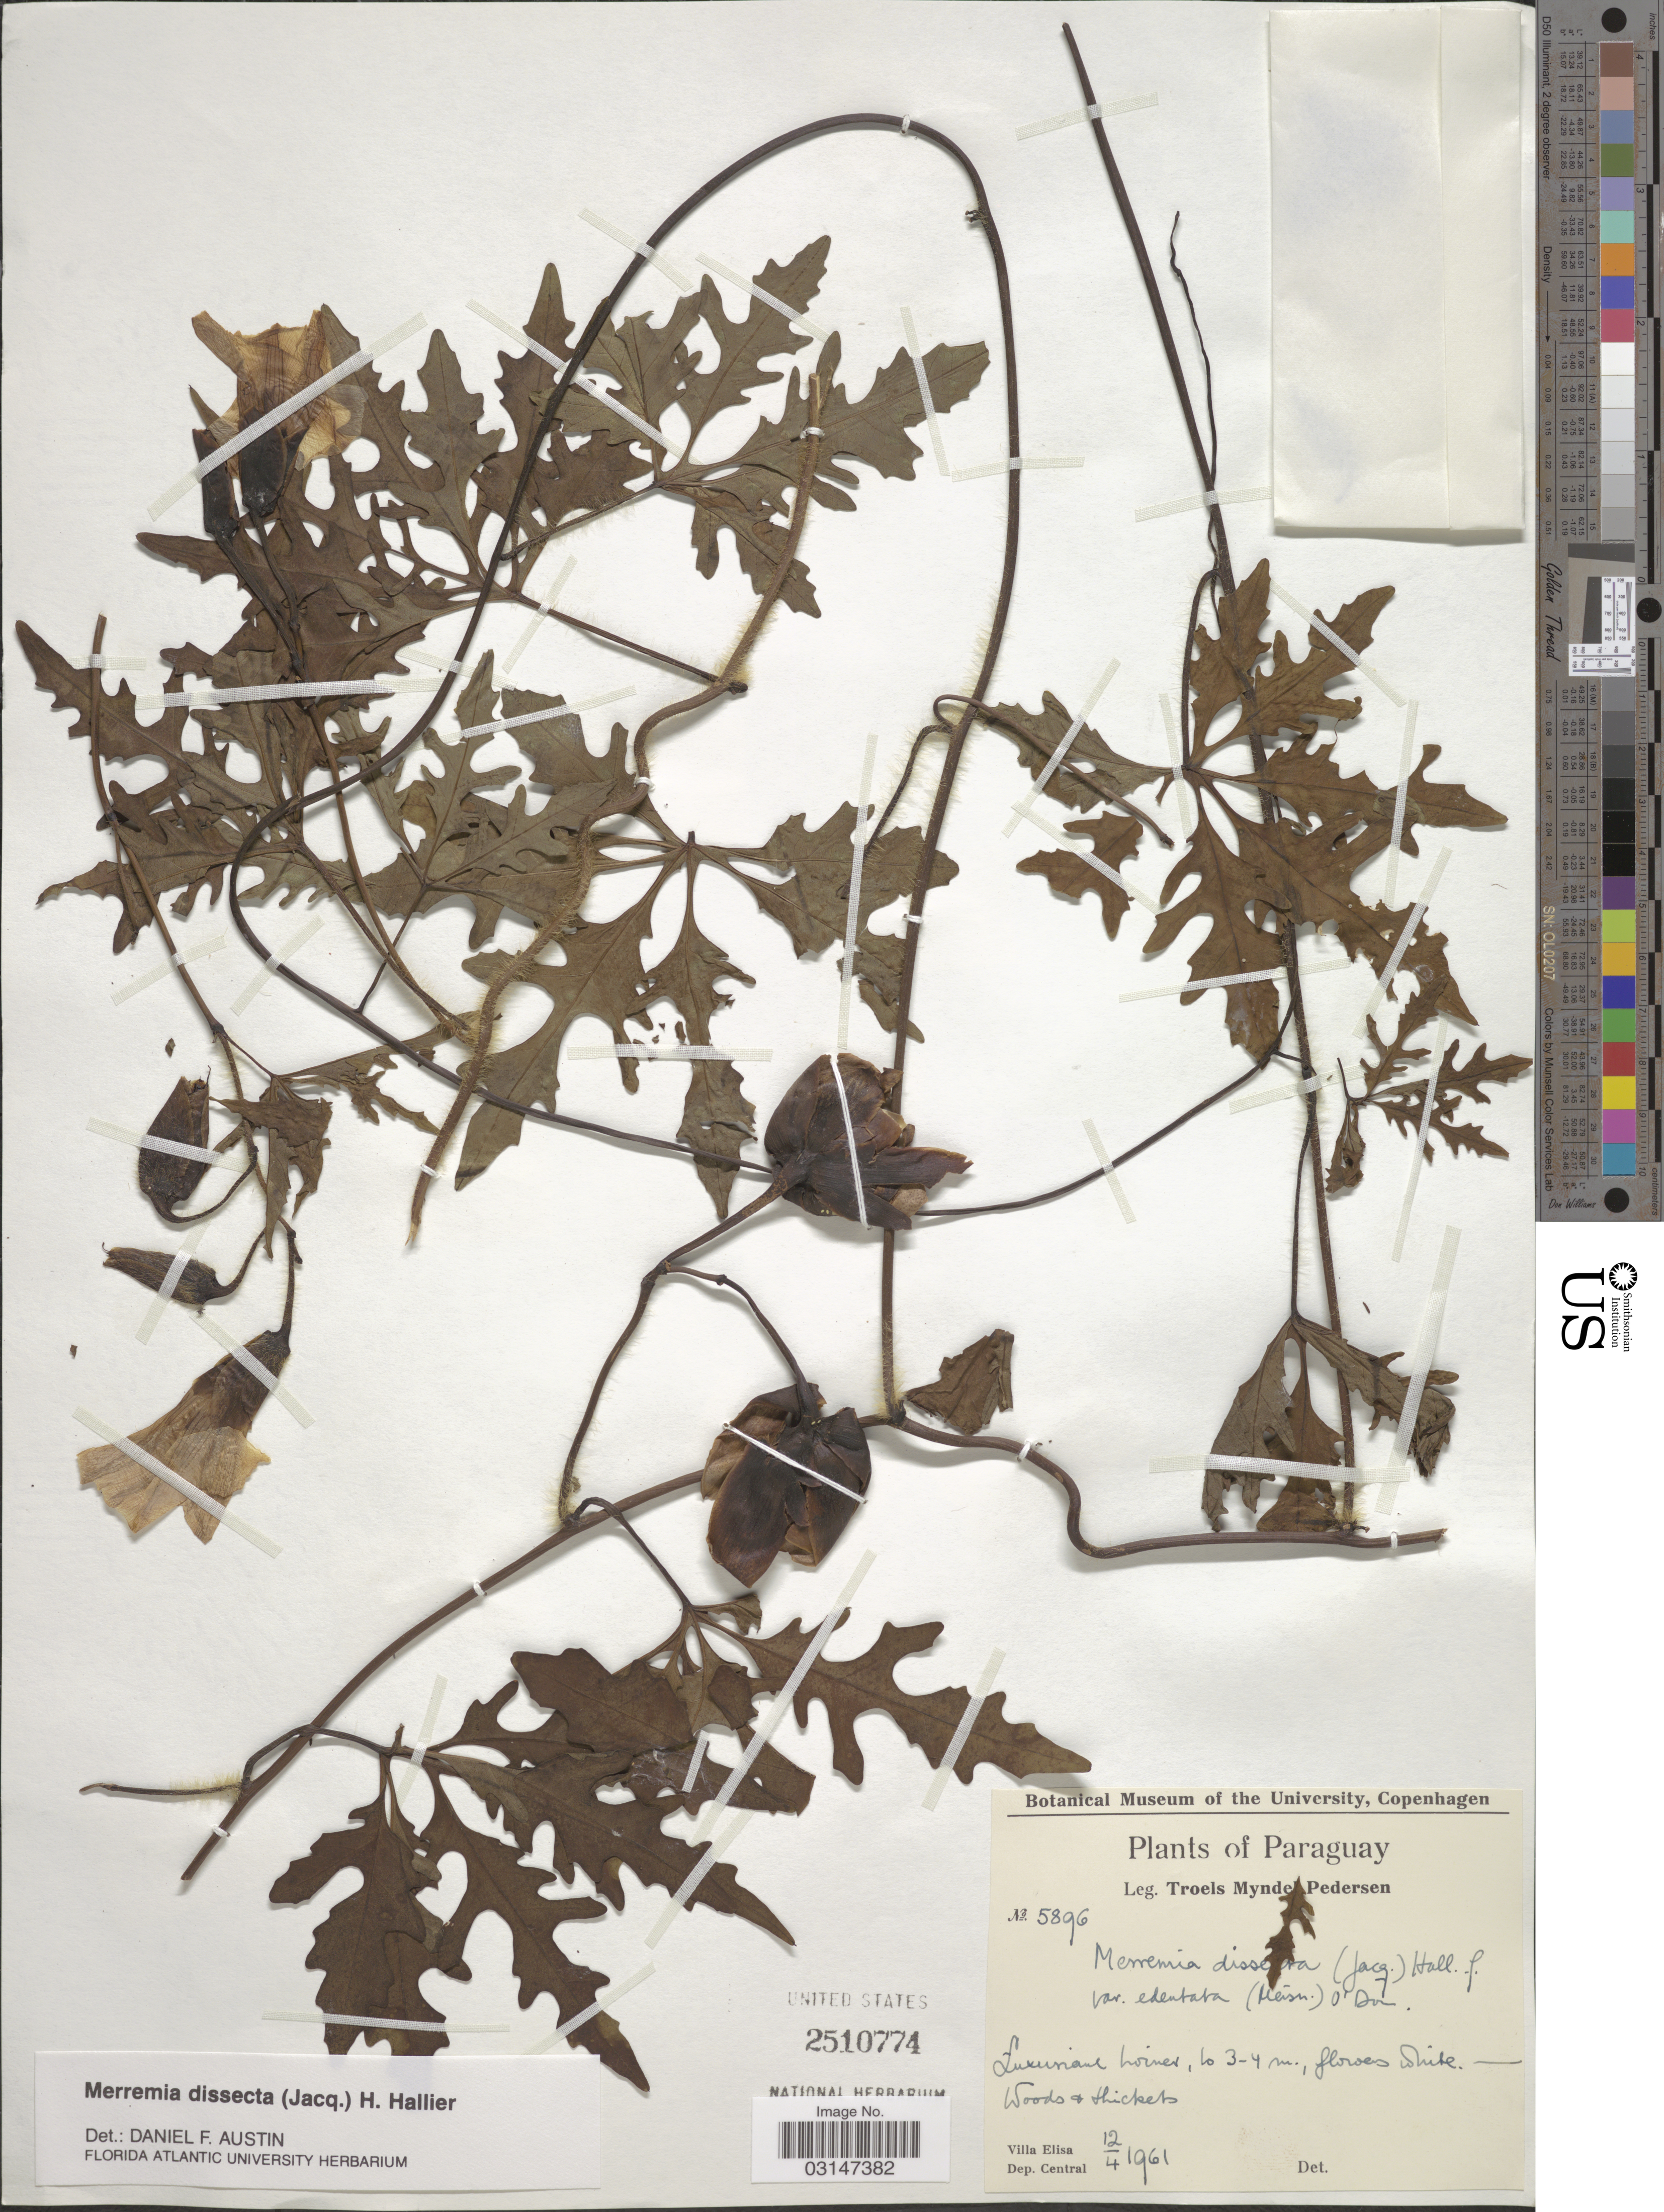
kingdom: Plantae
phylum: Tracheophyta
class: Magnoliopsida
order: Solanales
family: Convolvulaceae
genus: Distimake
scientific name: Distimake dissectus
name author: (Jacq.) A. R. Simões & Staples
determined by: Strong, Mark T., (BOT), Smithsonian Institution - National Museum of Natural History (UNITED STATES)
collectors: T. Pederson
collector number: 5896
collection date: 1961-04-12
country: Paraguay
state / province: Central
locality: Villa Elisa, Dep. Central.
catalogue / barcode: US 2510774